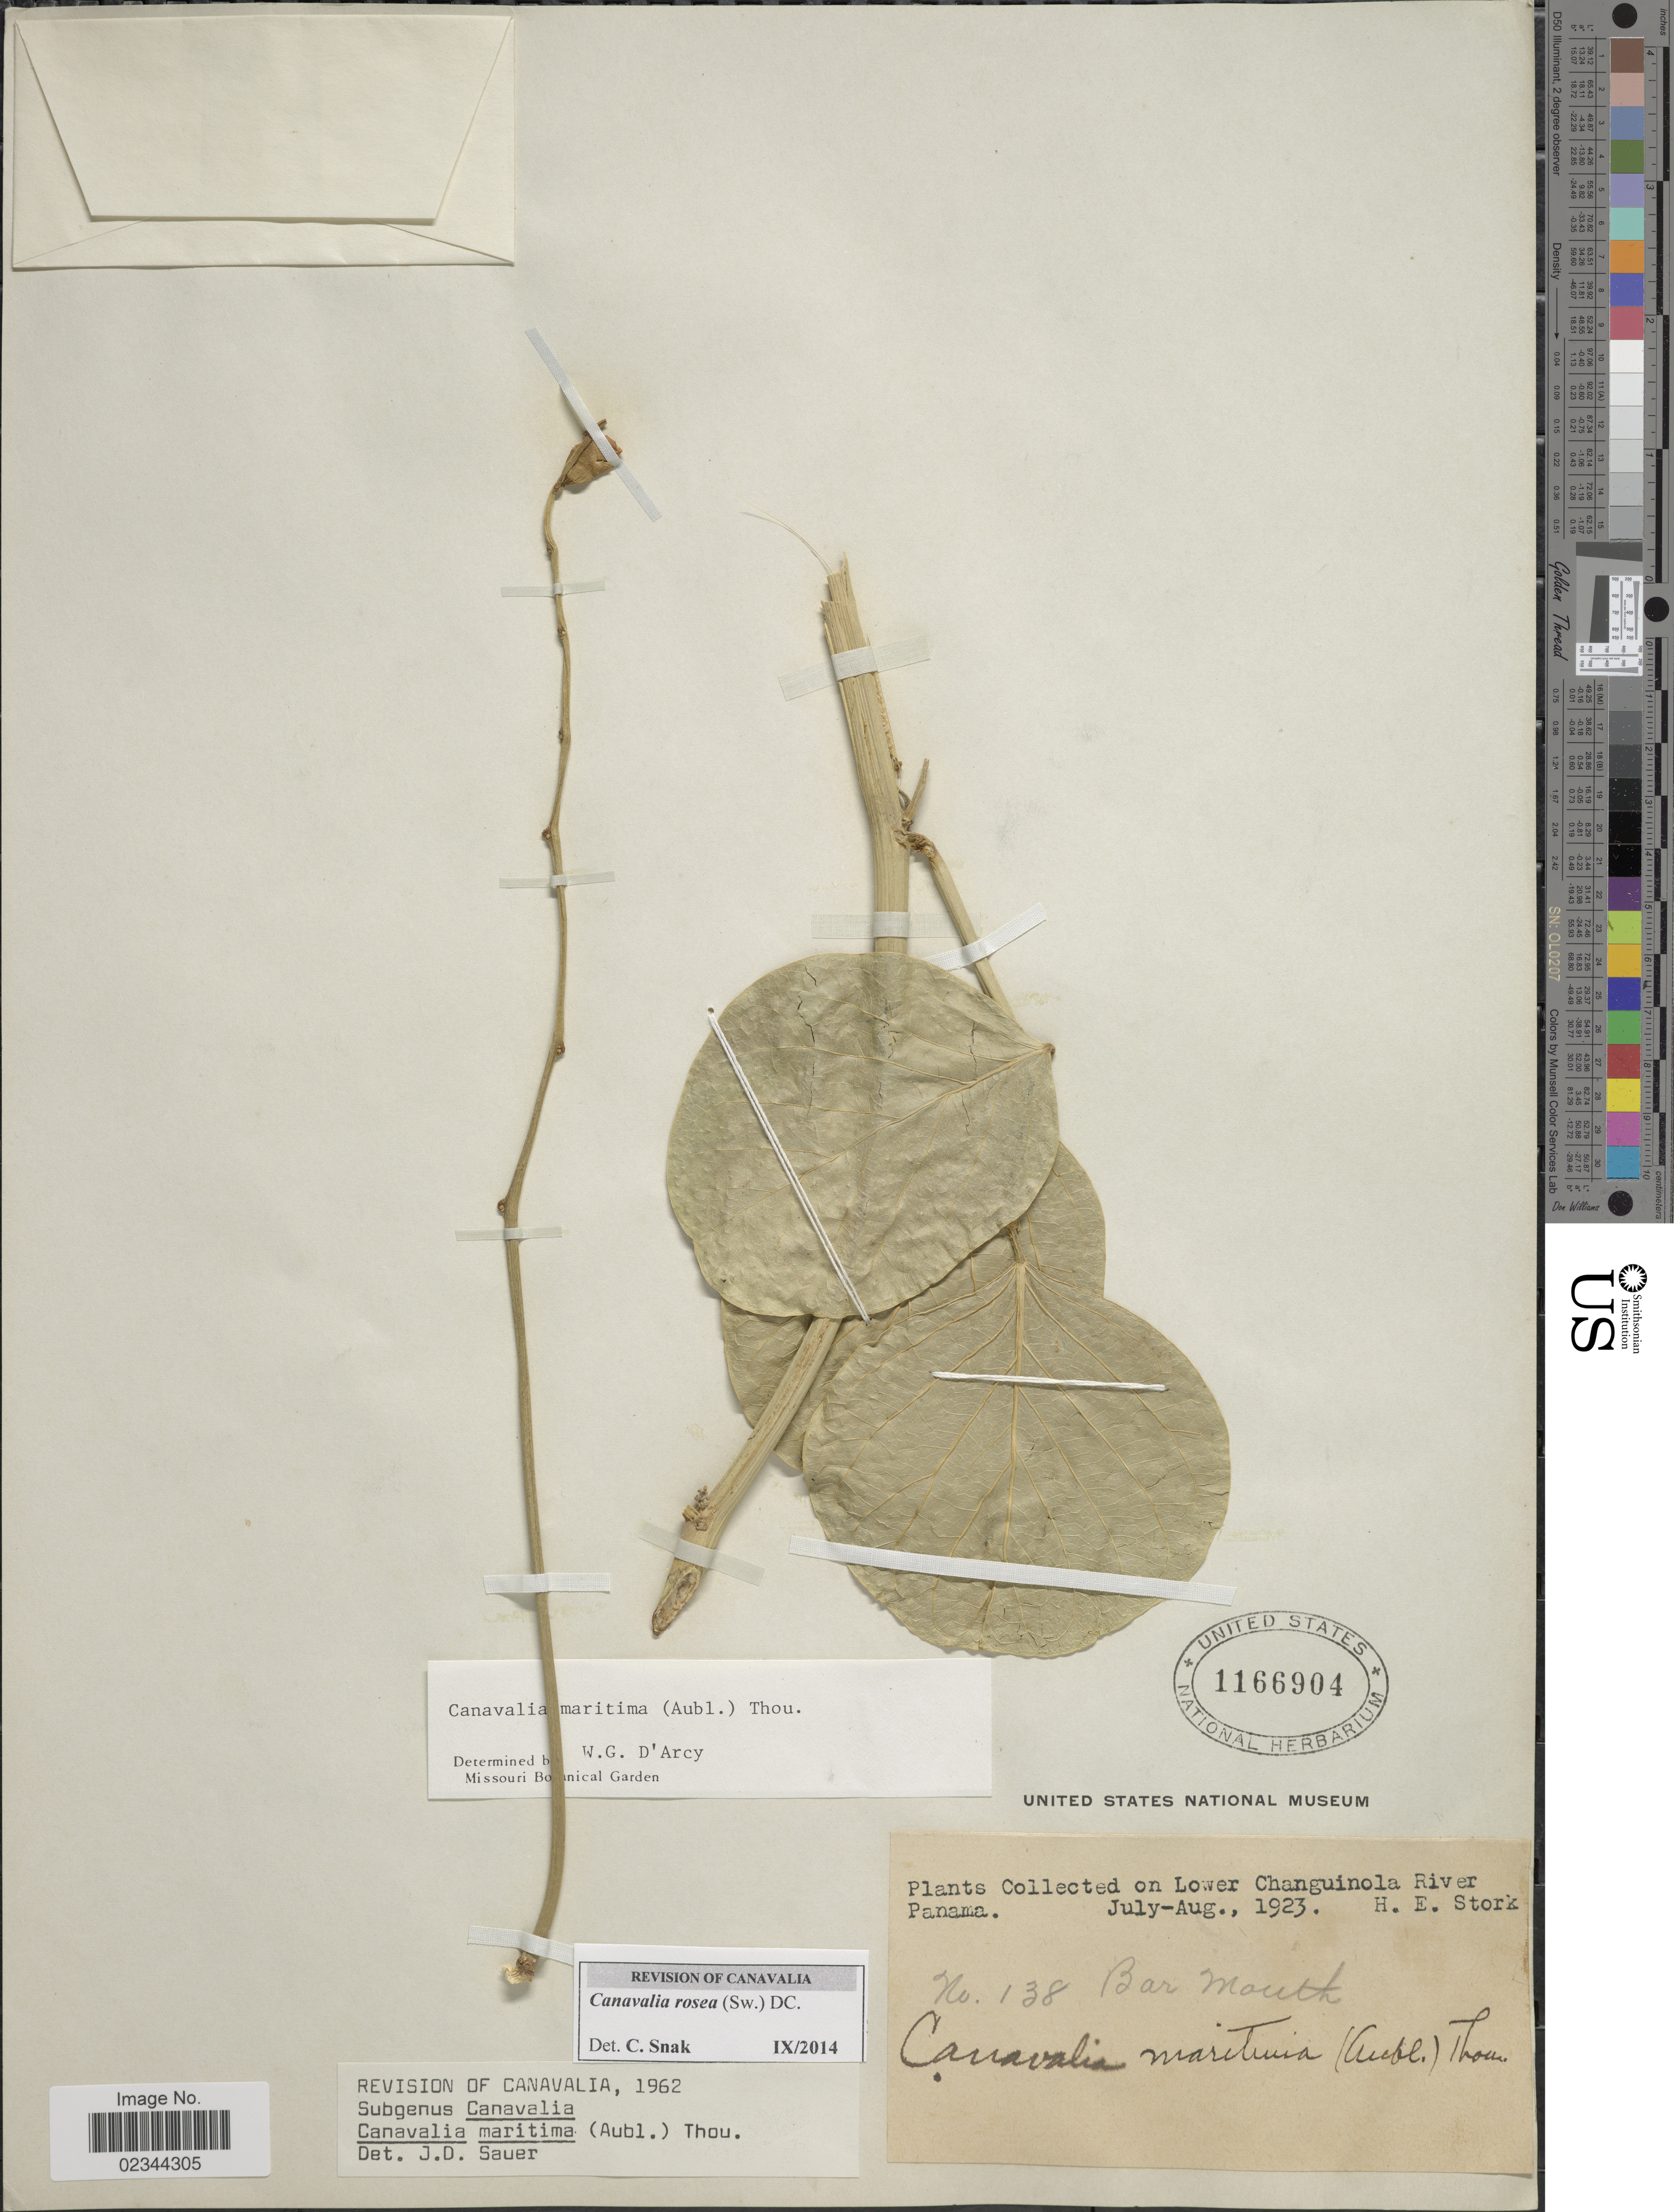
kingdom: Plantae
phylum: Tracheophyta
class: Magnoliopsida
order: Fabales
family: Fabaceae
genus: Canavalia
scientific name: Canavalia rosea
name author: (Sw.) DC.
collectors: H. E. Stork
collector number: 138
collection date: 1923-07/1923-08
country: Panama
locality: On Lower Changuinola River, Bar Mouth.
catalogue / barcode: US 1166904